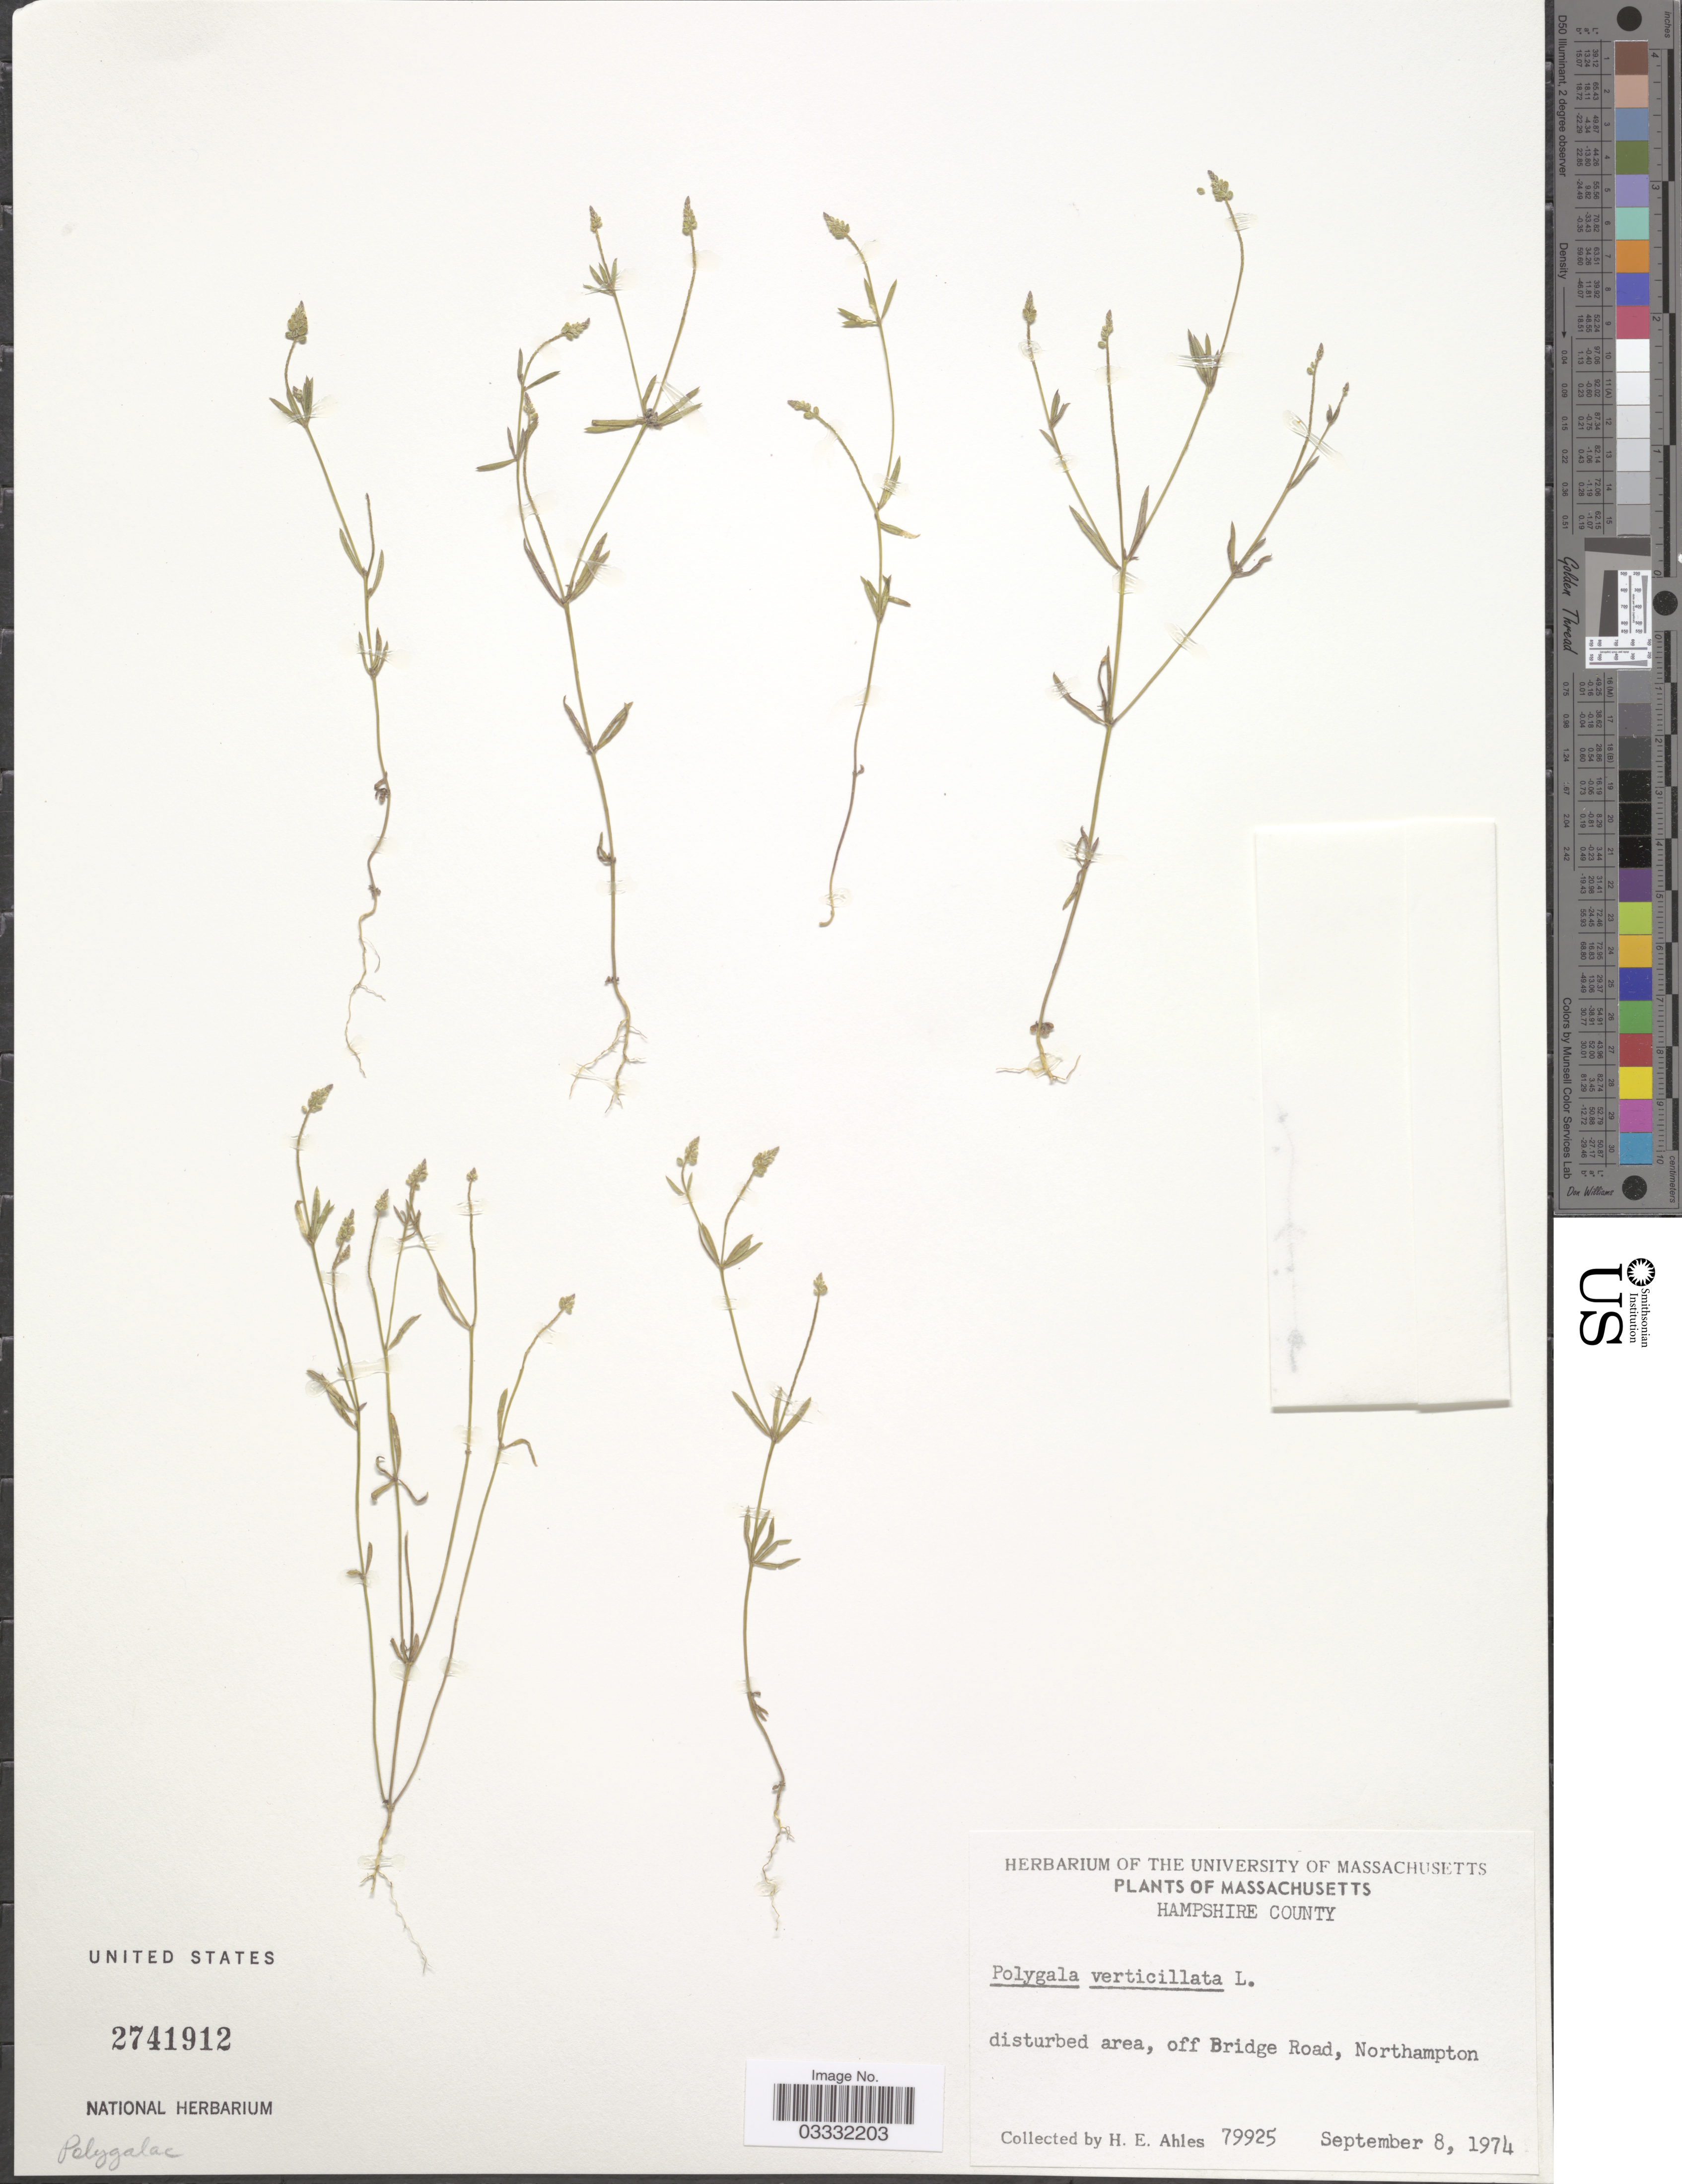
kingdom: Plantae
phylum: Tracheophyta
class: Magnoliopsida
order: Fabales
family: Polygalaceae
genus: Polygala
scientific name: Polygala verticillata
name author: L.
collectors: H. E. Ahles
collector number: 79925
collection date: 1974-09-08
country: United States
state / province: Massachusetts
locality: Hampshire County. Off Bridge Road, Northampton.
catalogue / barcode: US 2741912